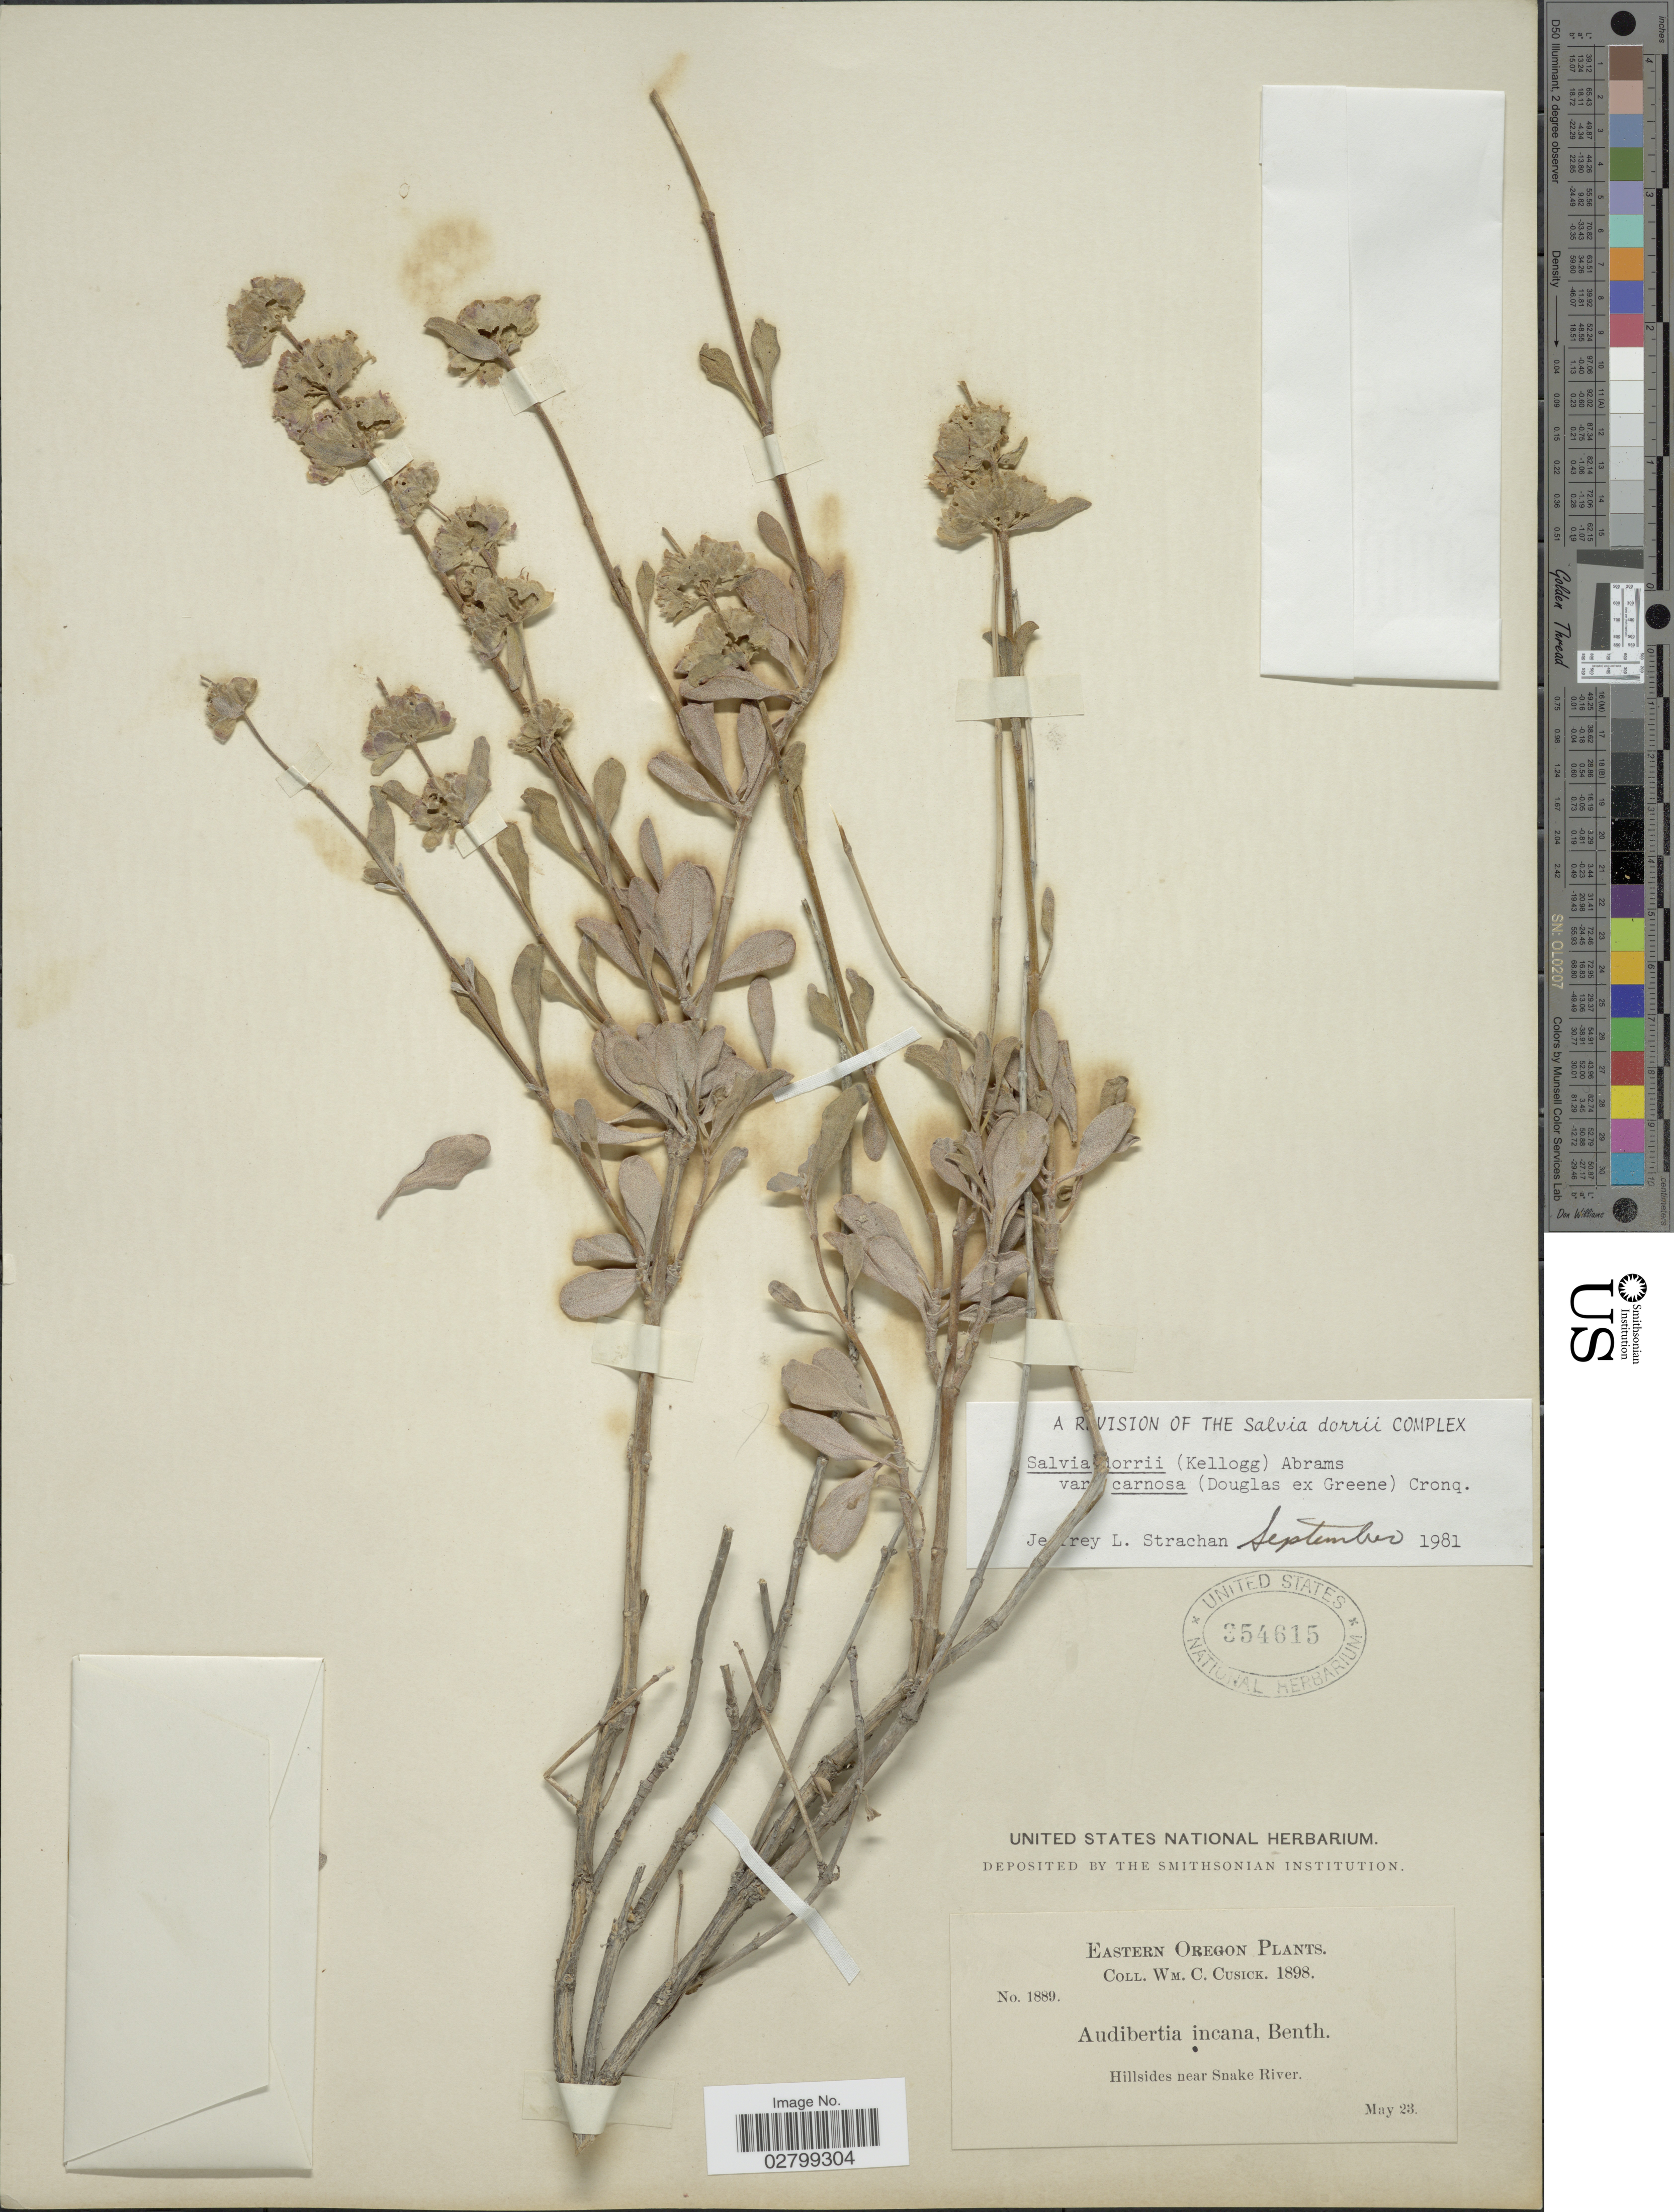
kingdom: Plantae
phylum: Tracheophyta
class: Magnoliopsida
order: Lamiales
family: Lamiaceae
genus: Salvia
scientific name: Salvia dorrii var. carnosa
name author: (Dougl.) Abrams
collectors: W. C. Cusick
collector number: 1889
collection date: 1898-05-23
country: United States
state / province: Oregon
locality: Eastern Oregon. Hillsides near Snake River.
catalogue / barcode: US 354615